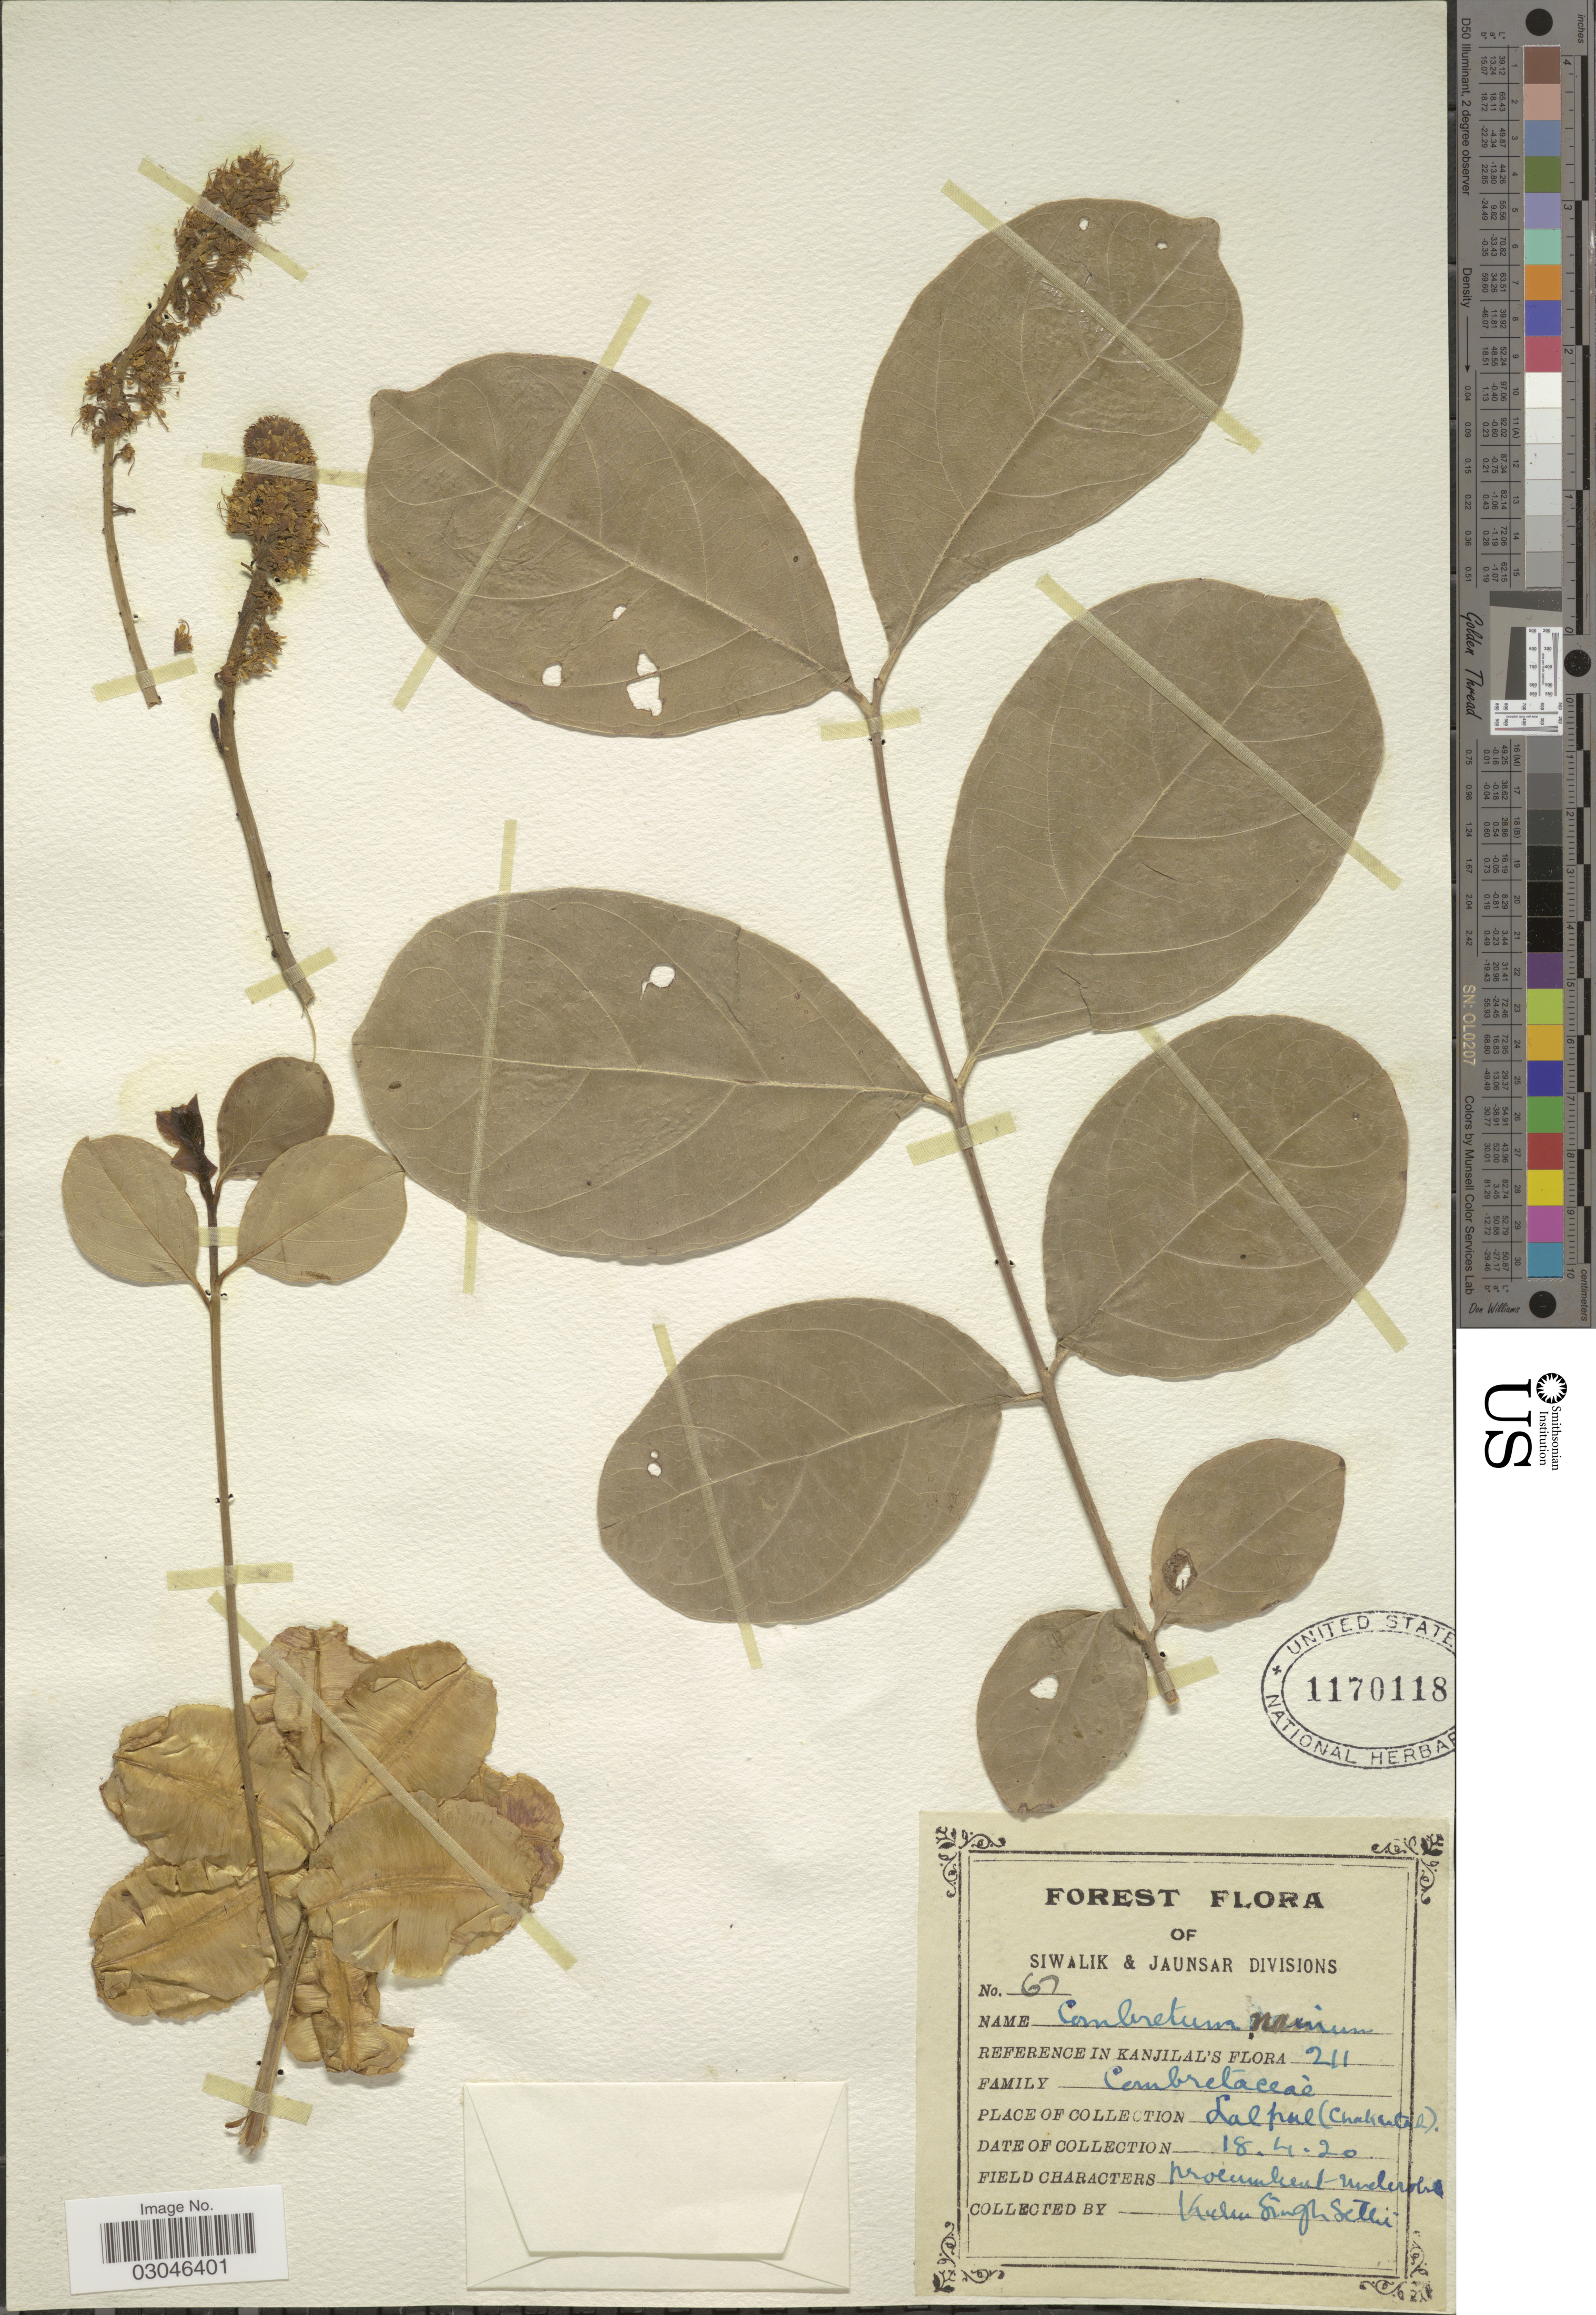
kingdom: Plantae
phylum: Tracheophyta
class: Magnoliopsida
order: Myrtales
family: Combretaceae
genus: Combretum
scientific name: Combretum nanum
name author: Buch.-Ham. ex D. Don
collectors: K. Sethi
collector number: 67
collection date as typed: Transcribed d/m/y: 18/4/20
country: India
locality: Siwalik & Jaunsar Divisions. Lalpul (Chahnatal). [interpreted]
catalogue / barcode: US 1170118